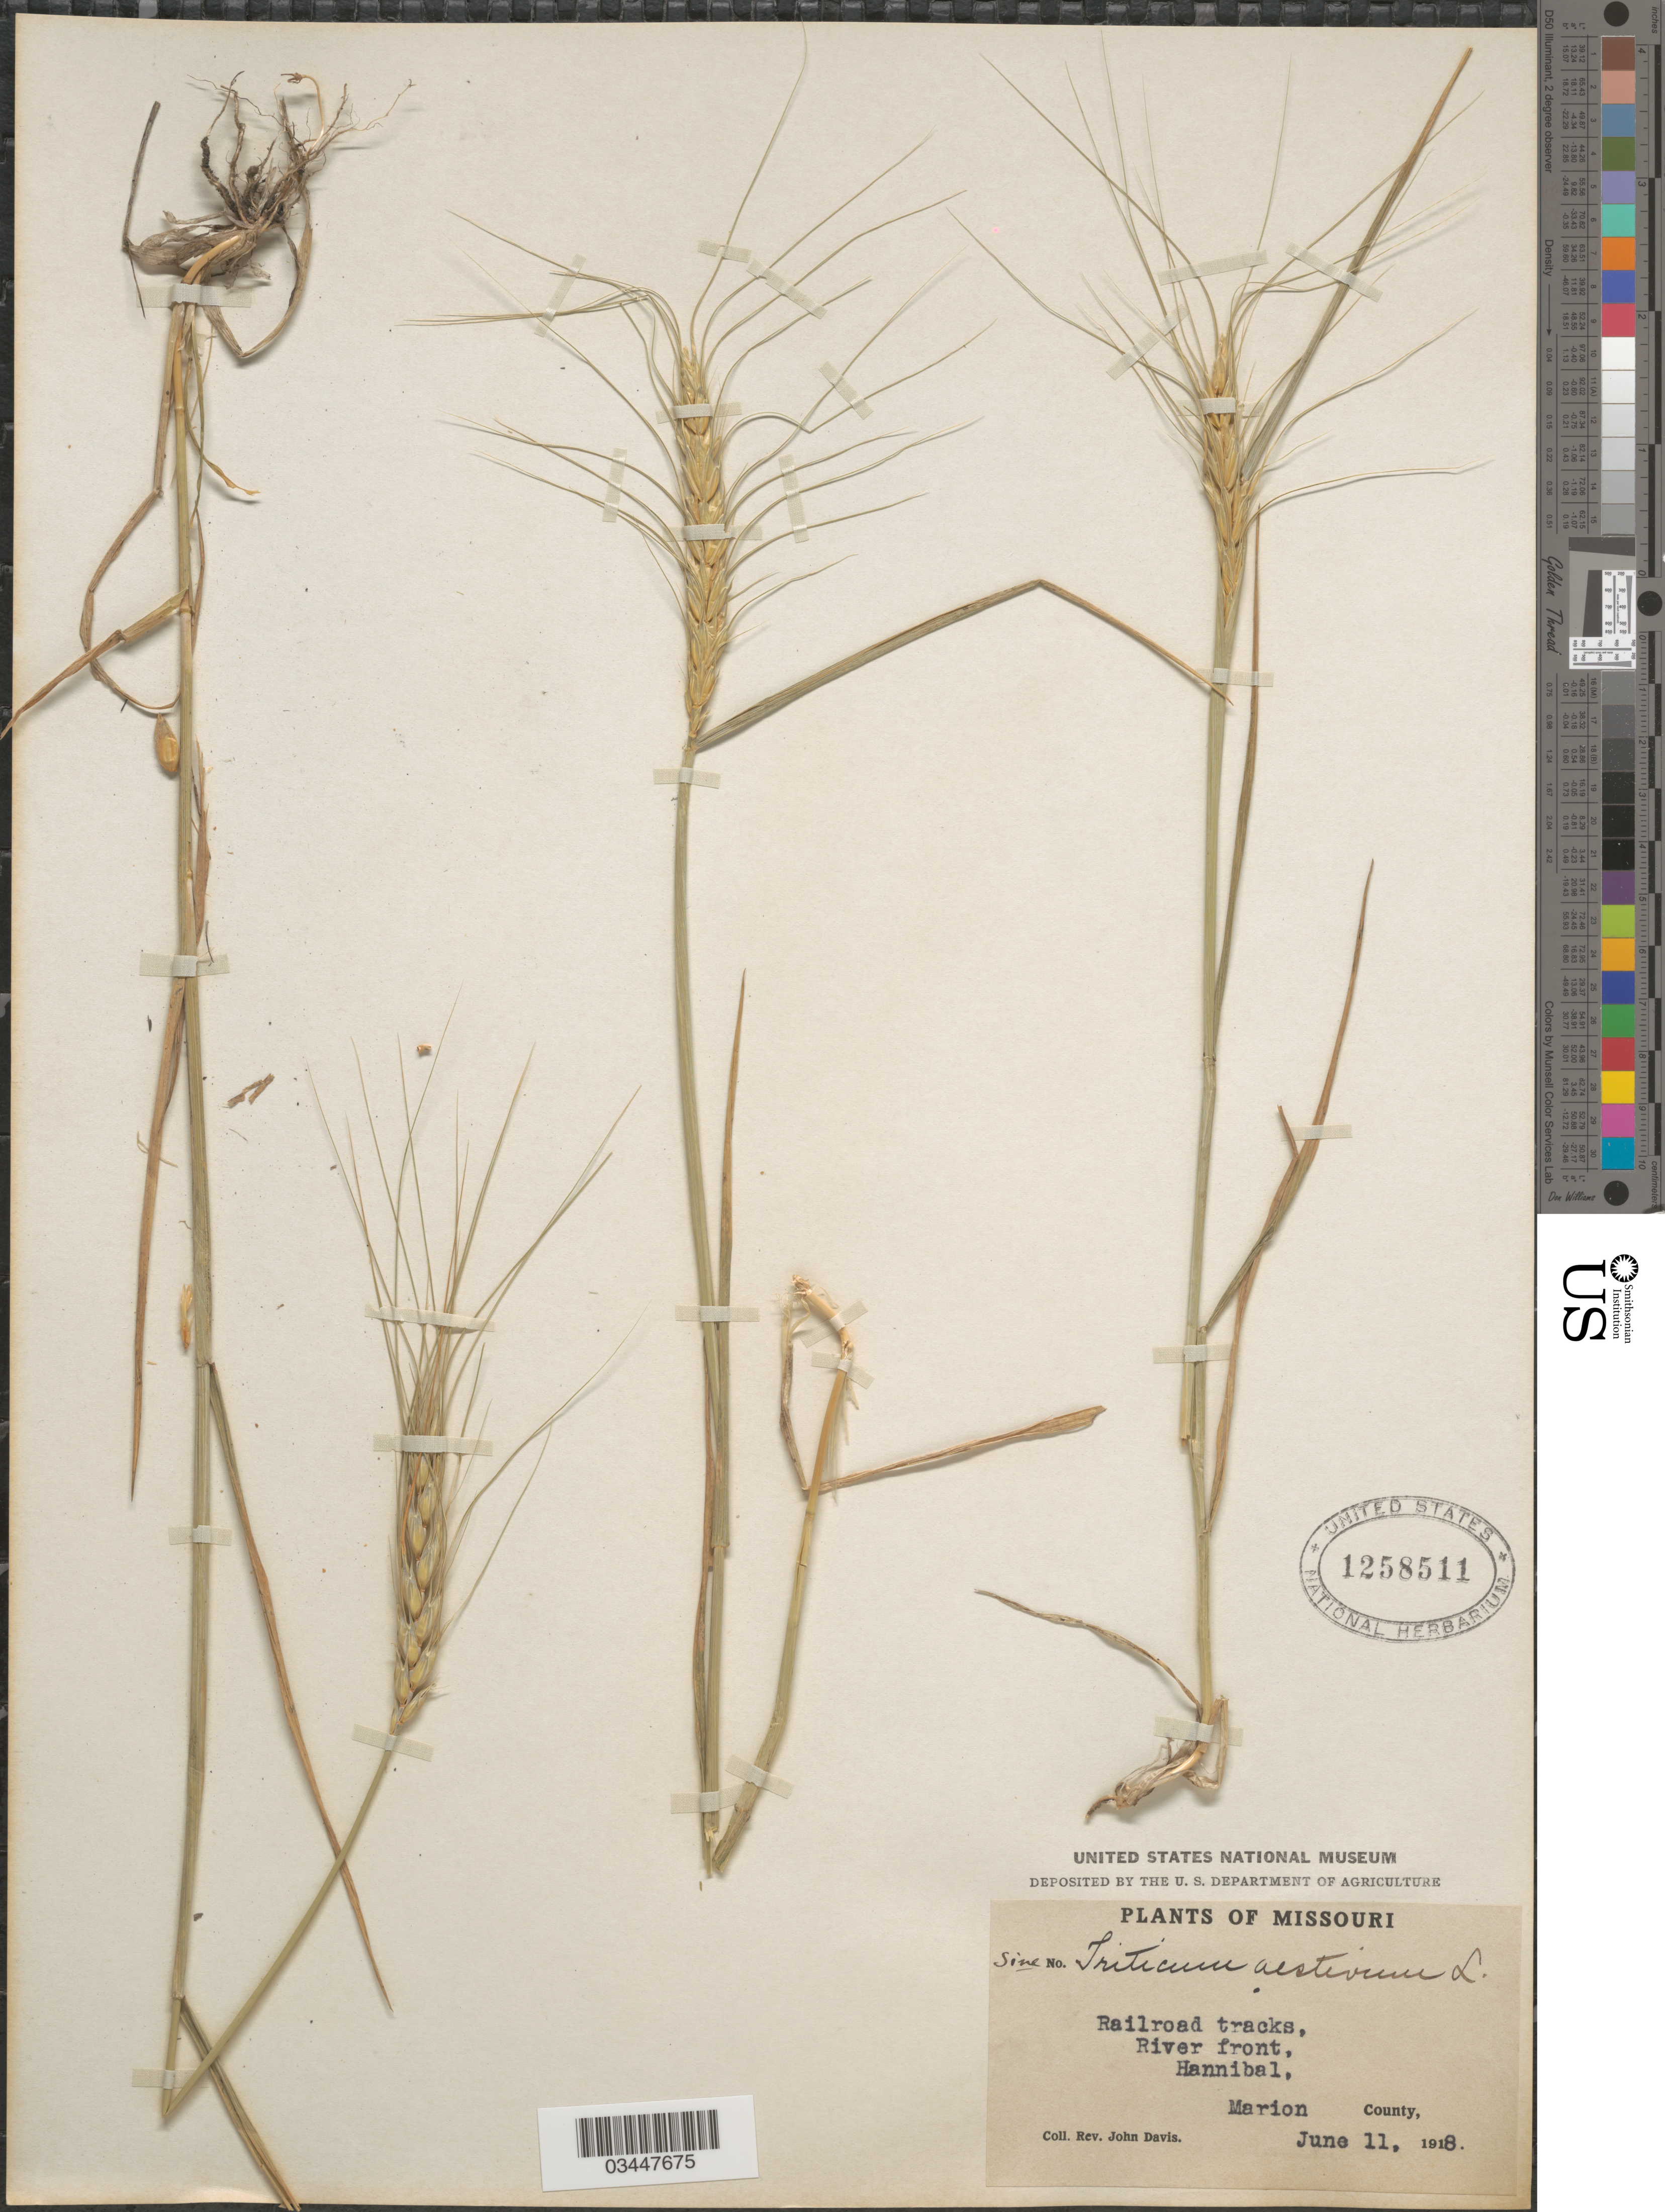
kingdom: Plantae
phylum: Tracheophyta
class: Liliopsida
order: Poales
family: Poaceae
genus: Triticum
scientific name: Triticum aestivum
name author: L.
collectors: J. Davis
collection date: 1918-06-11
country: United States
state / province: Missouri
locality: Railroad tracks, River front, Hannibal, Marion County.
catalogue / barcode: US 1258511